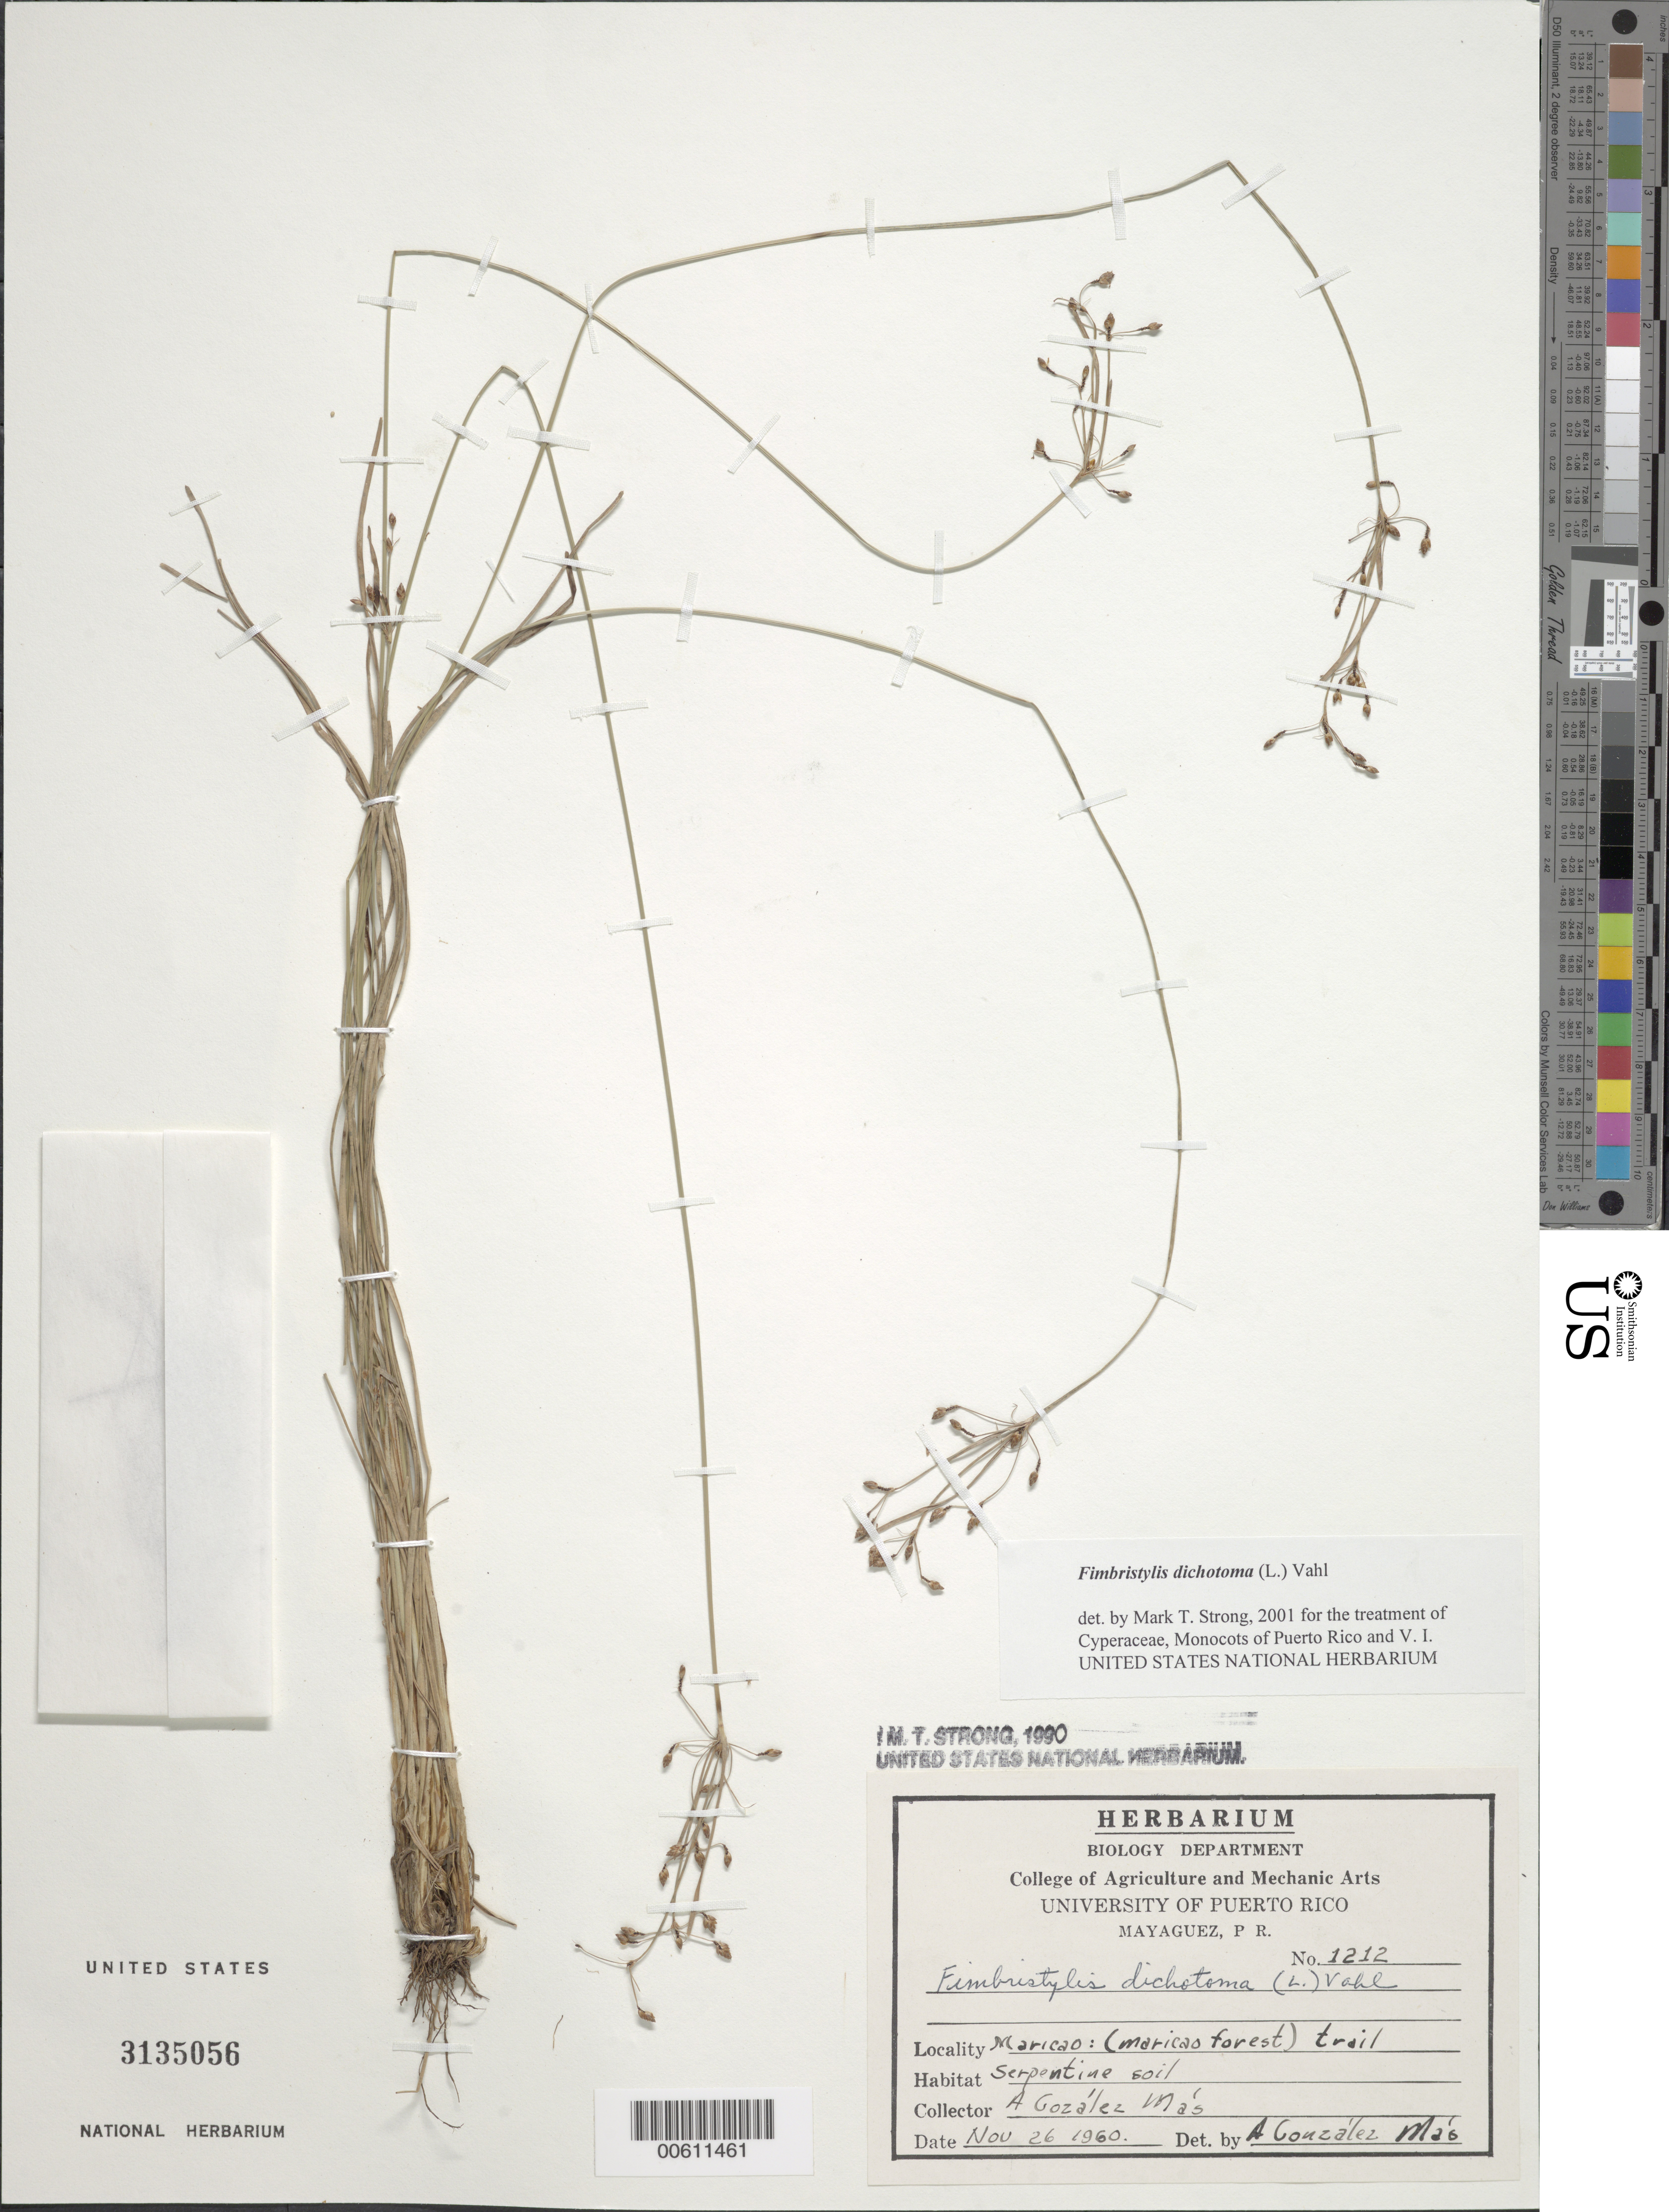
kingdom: Plantae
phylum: Tracheophyta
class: Liliopsida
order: Poales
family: Cyperaceae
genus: Fimbristylis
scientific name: Fimbristylis dichotoma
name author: (L.) Vahl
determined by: Strong, M. T., (US), Smithsonian Institution - National Museum of Natural History (UNITED STATES)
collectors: A. González Más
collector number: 1212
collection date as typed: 26 Nov 1960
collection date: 1960-11-26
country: Puerto Rico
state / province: Maricao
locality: Maricao: Maricao Forest.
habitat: Trail; serpentine soil.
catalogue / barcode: US 3135056